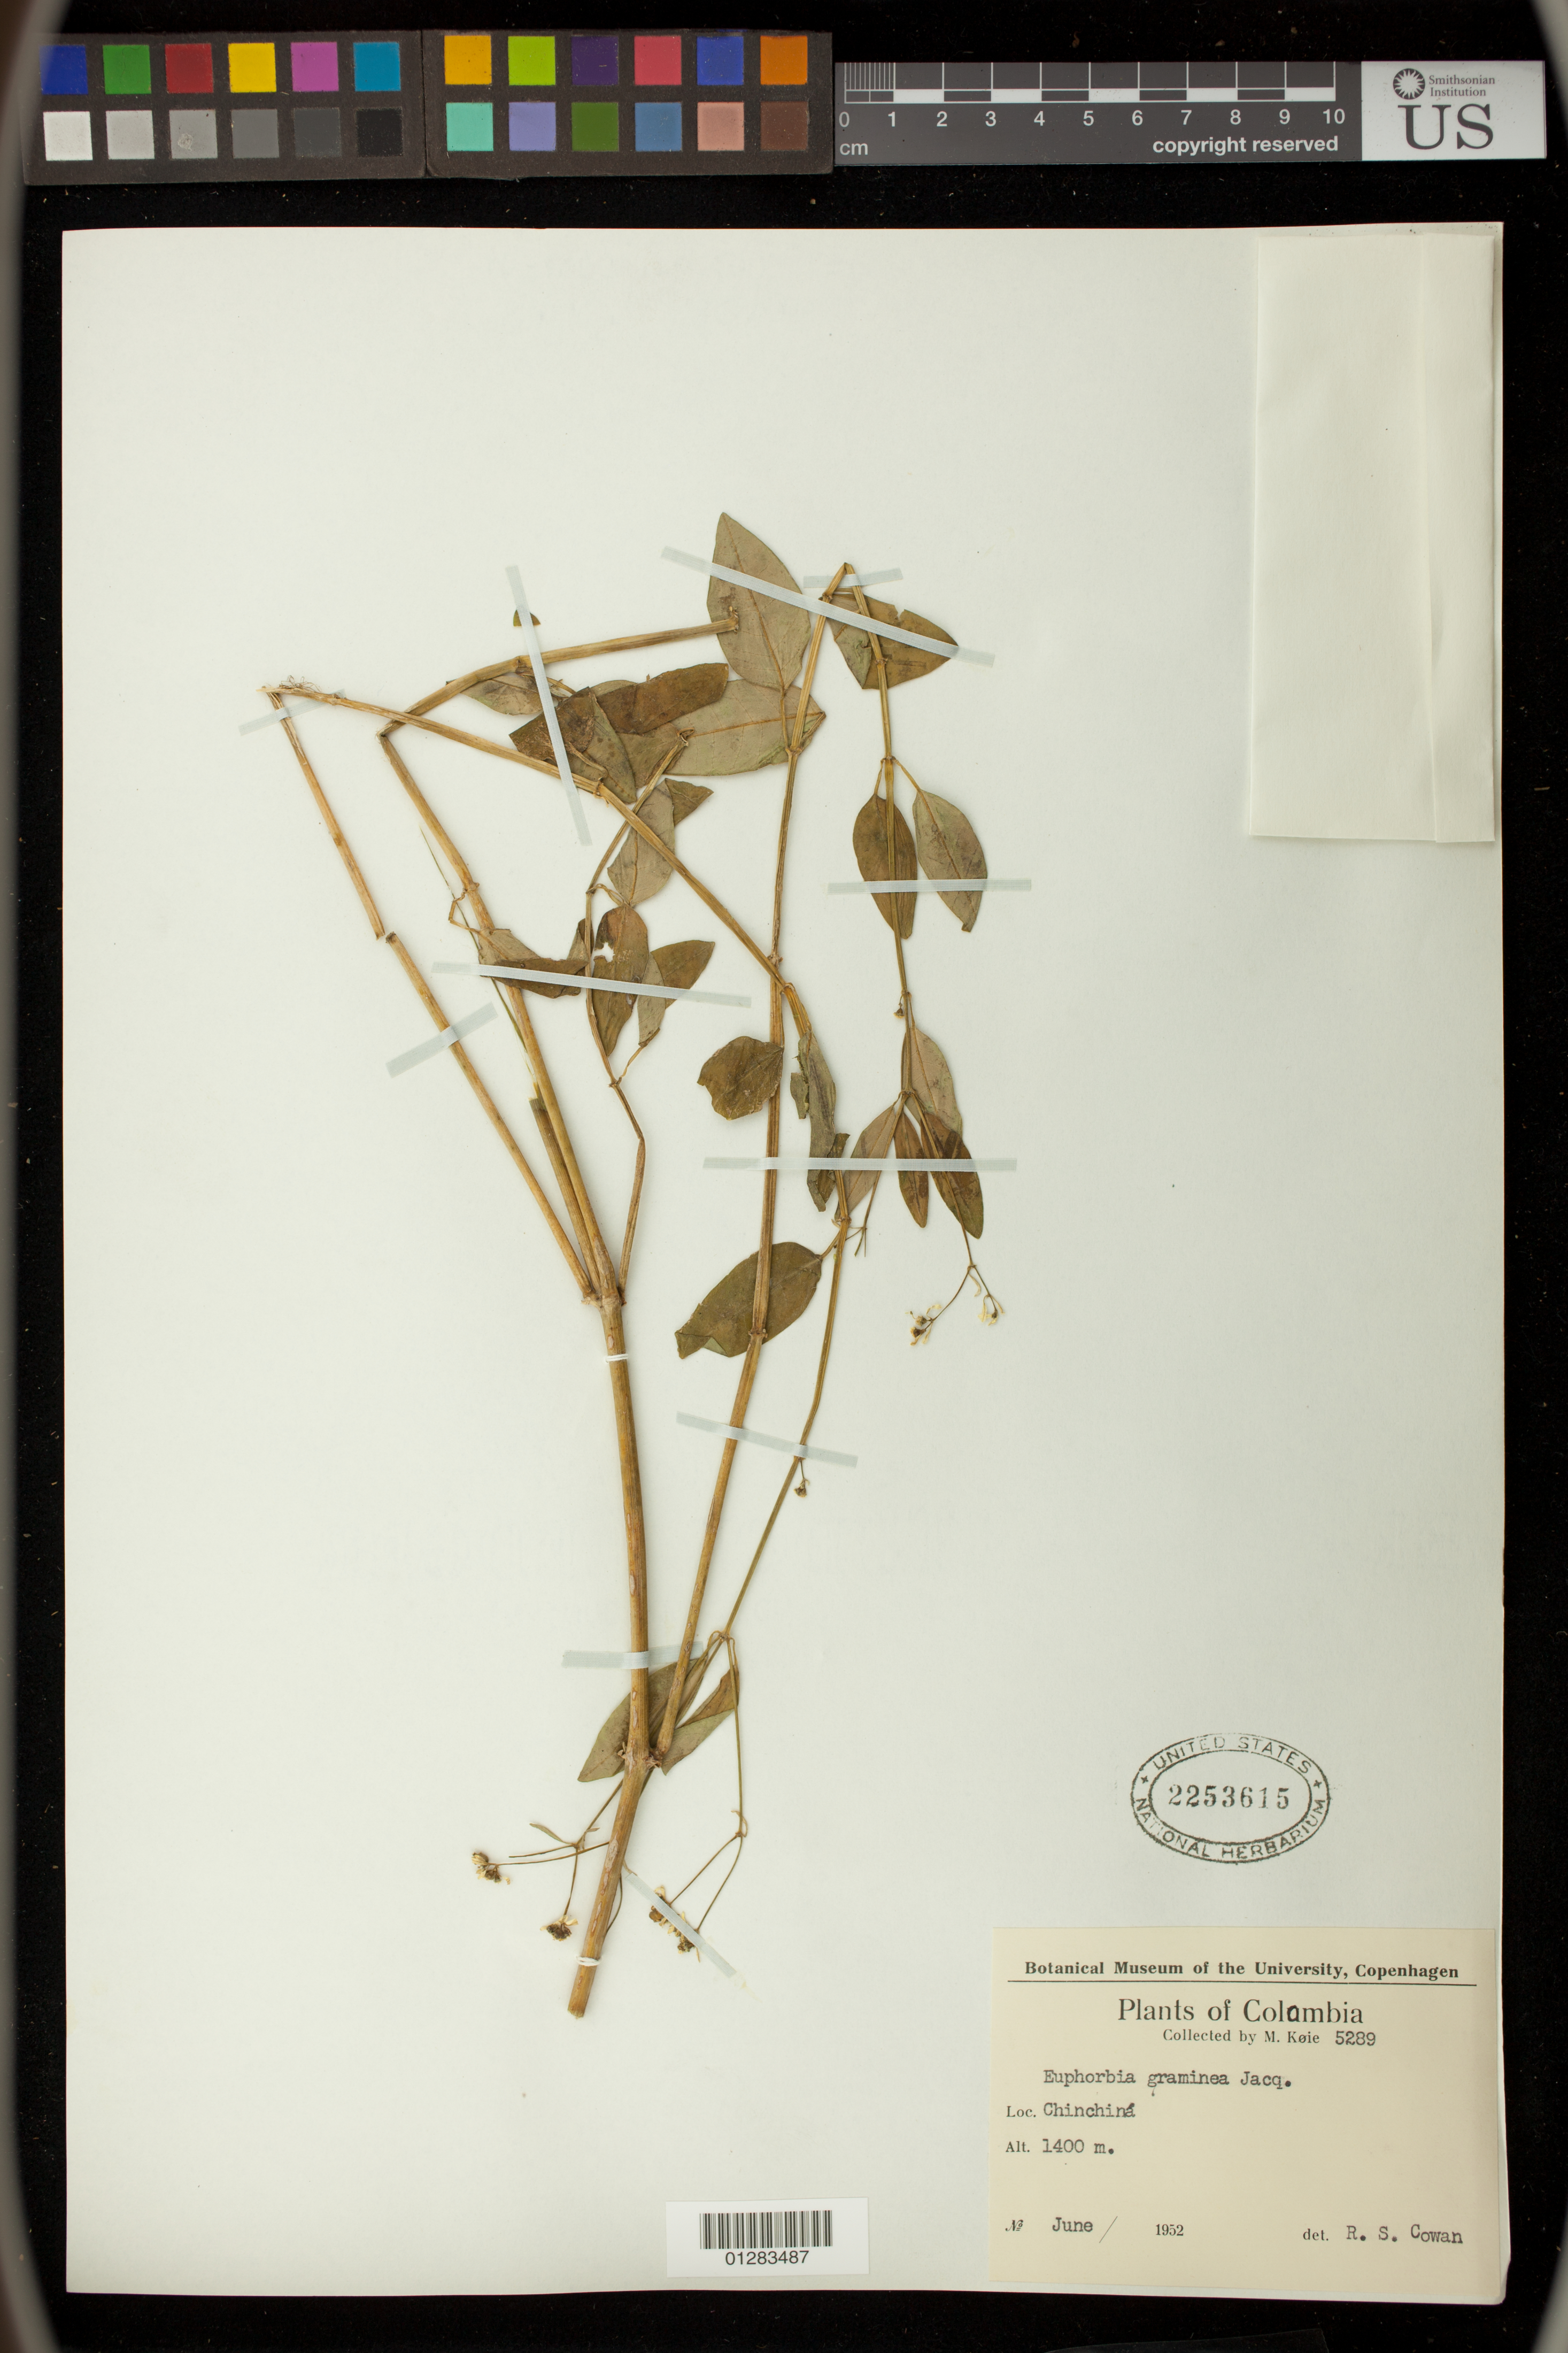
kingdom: Plantae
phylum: Tracheophyta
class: Magnoliopsida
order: Malpighiales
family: Euphorbiaceae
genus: Euphorbia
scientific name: Euphorbia graminea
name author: Jacq.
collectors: M. Köie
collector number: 5289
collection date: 1952-06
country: Colombia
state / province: Caldas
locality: Chinchiná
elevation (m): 1410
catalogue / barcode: US 2253615